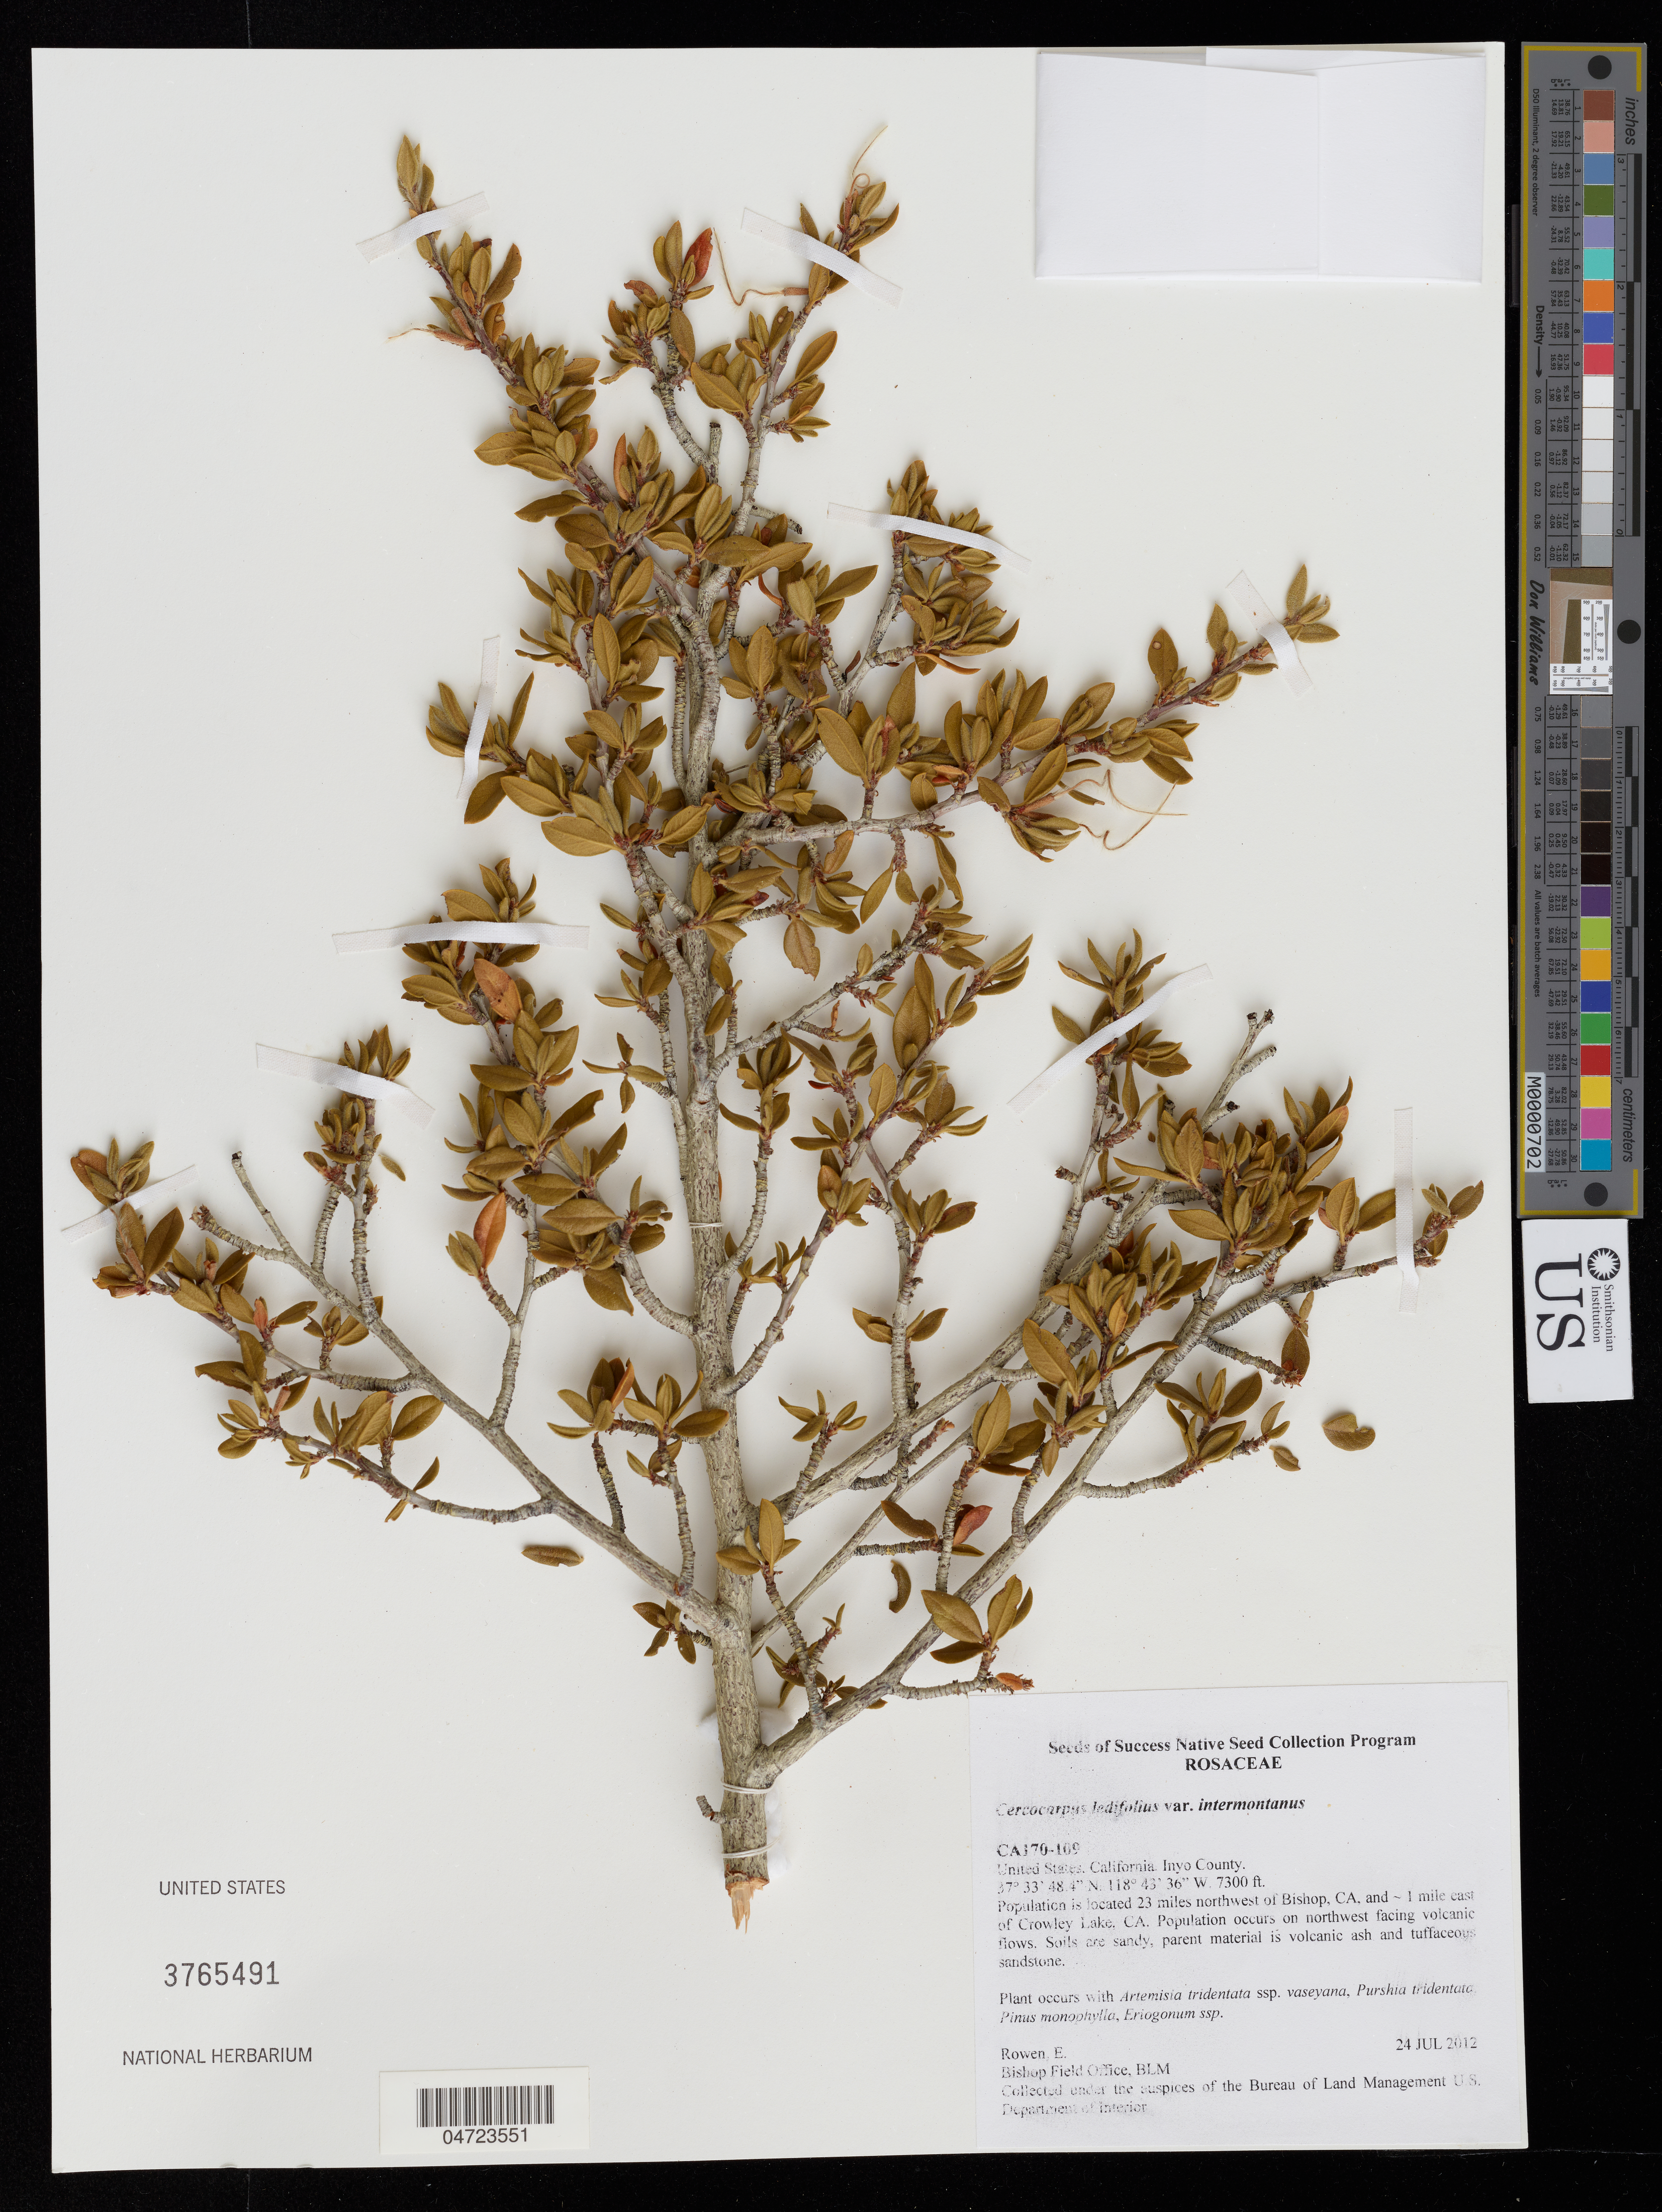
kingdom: Plantae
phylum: Tracheophyta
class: Magnoliopsida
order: Rosales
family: Rosaceae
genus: Cercocarpus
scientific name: Cercocarpus ledifolius var. intermontanus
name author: Nutt.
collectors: E. Rowen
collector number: CA170-109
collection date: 2012-07-24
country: United States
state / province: California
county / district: Inyo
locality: Inyo County. Population is located 23 miles northwest of Bishop, CA, and ~ 1 mile east of Crowley Lake, CA. Population occurs on northwest facing volcanic flows.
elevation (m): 2225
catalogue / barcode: US 3765491